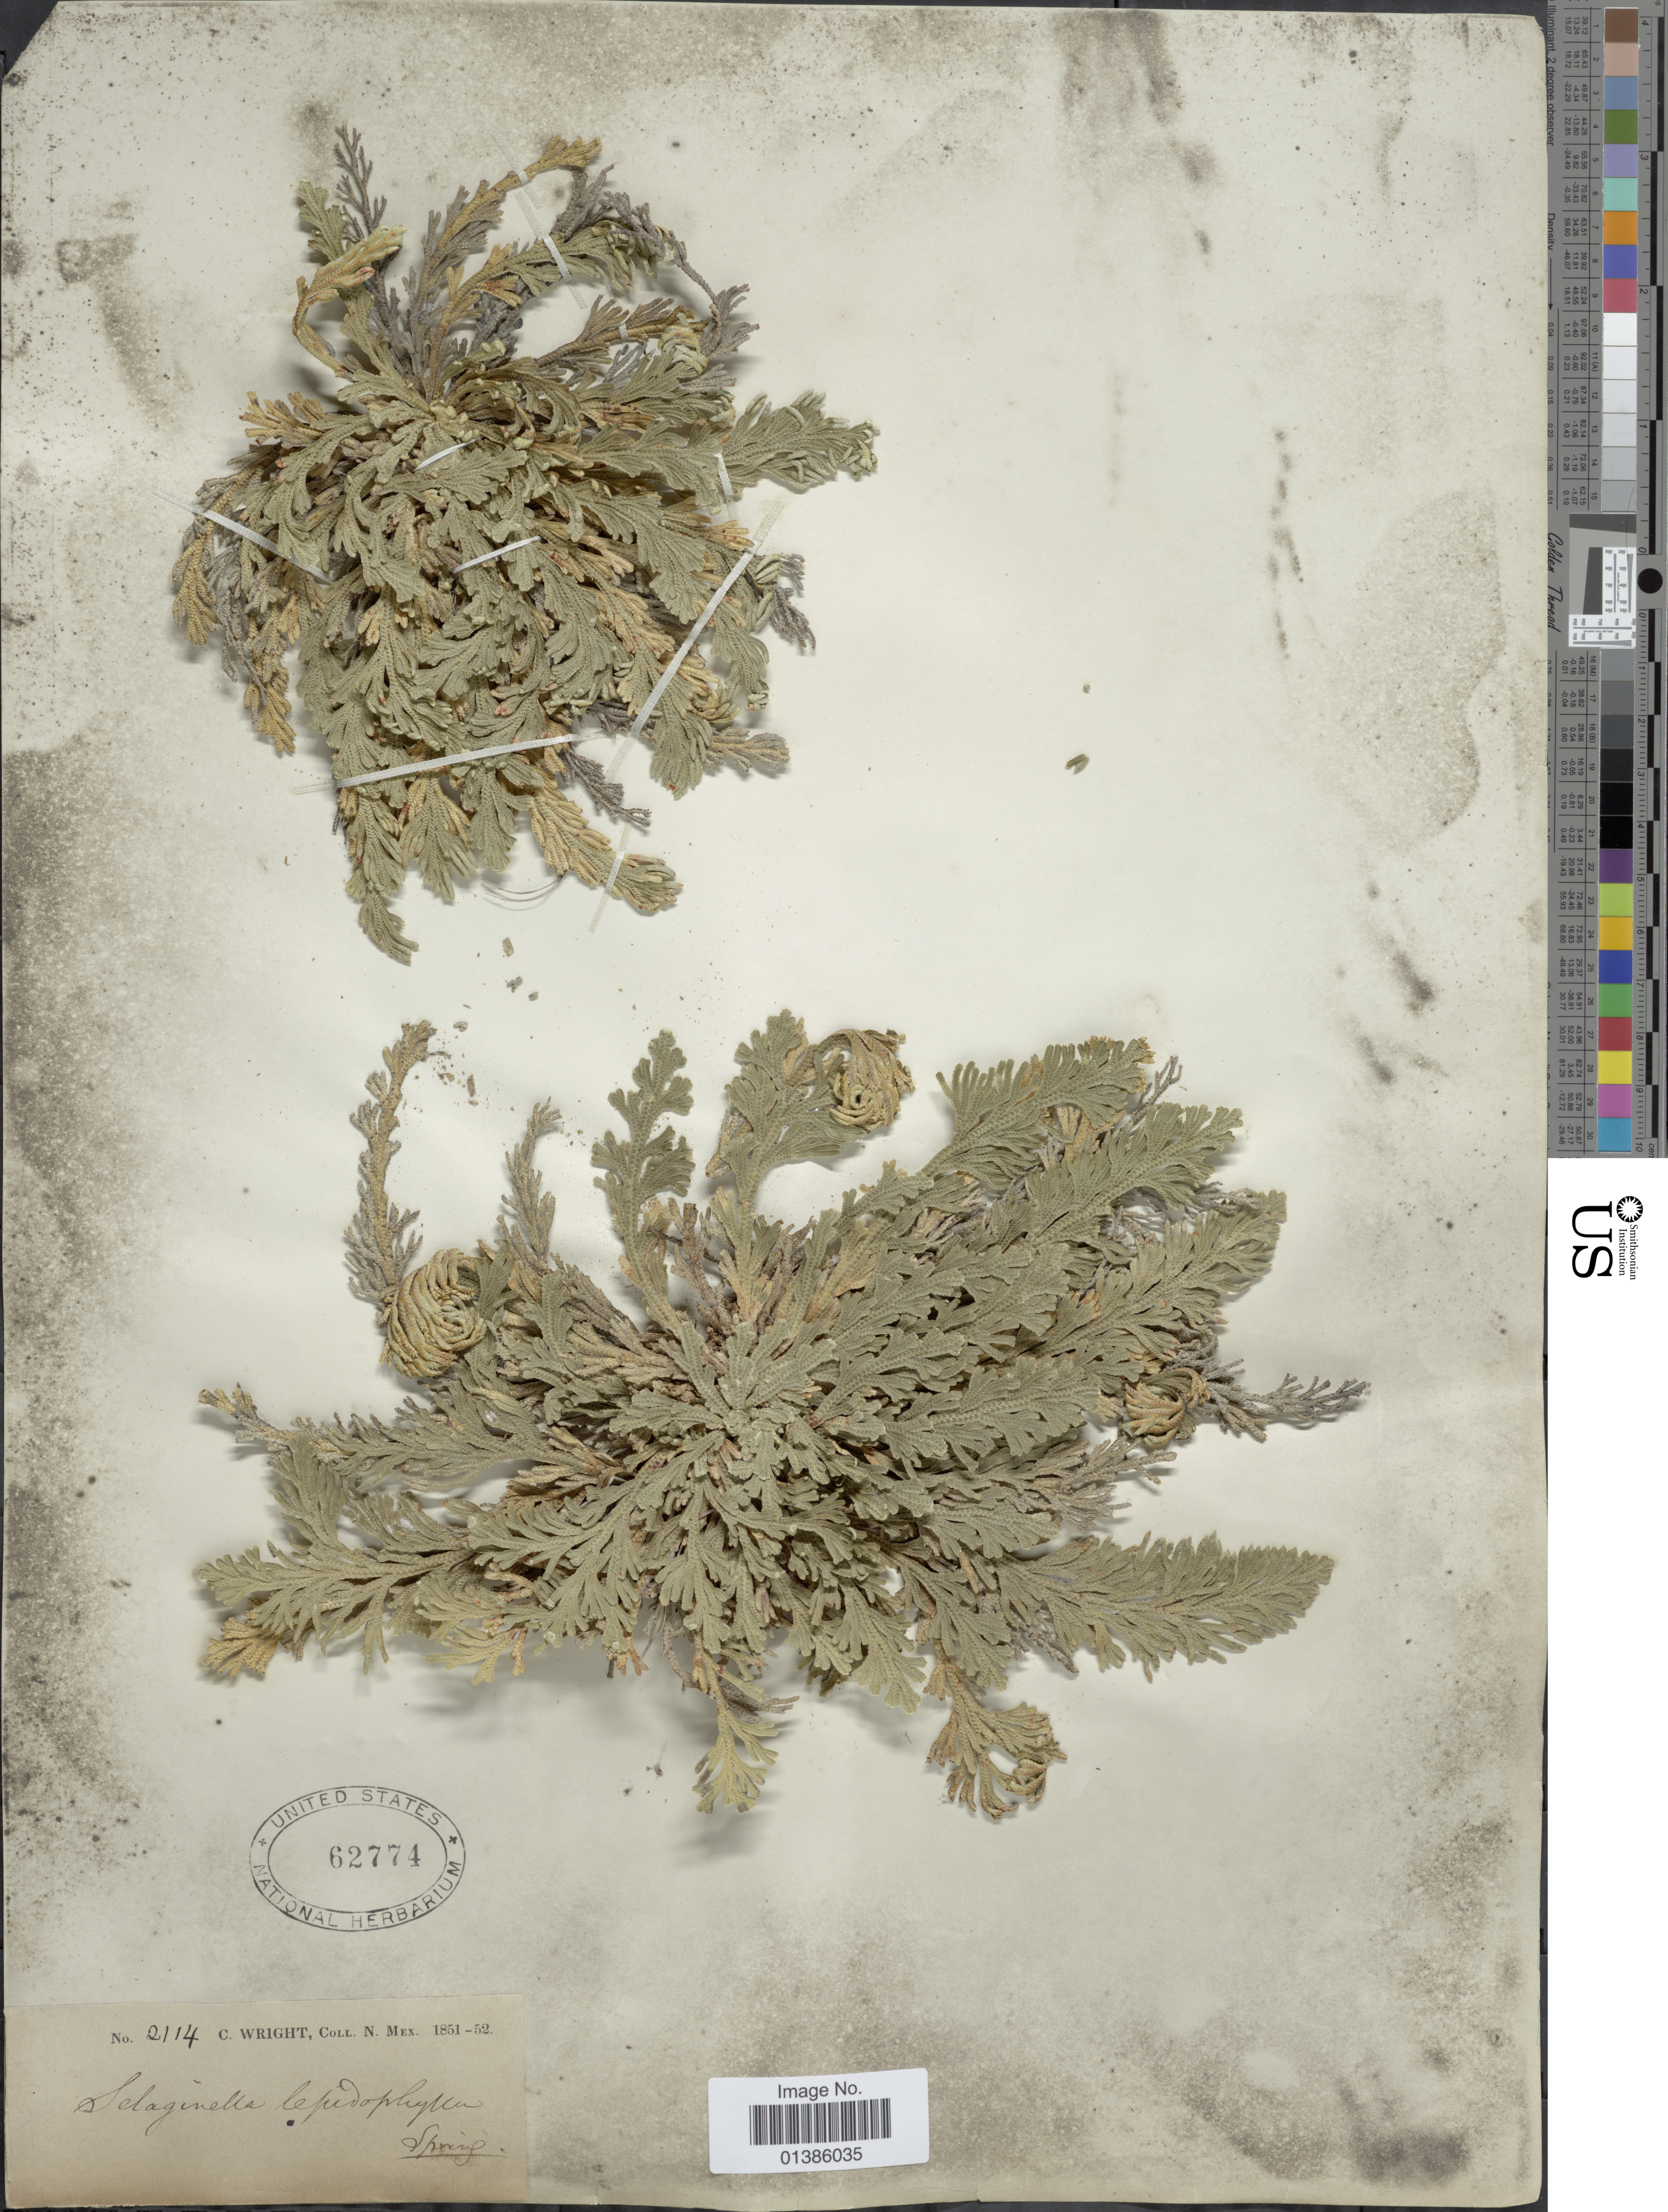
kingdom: Plantae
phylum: Tracheophyta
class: Lycopodiopsida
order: Selaginellales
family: Selaginellaceae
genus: Selaginella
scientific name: Selaginella lepidophylla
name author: (Hook. & Grev.) Spring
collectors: C. Wright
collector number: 2114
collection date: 1851/1852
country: United States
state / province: New Mexico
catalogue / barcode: US 62774